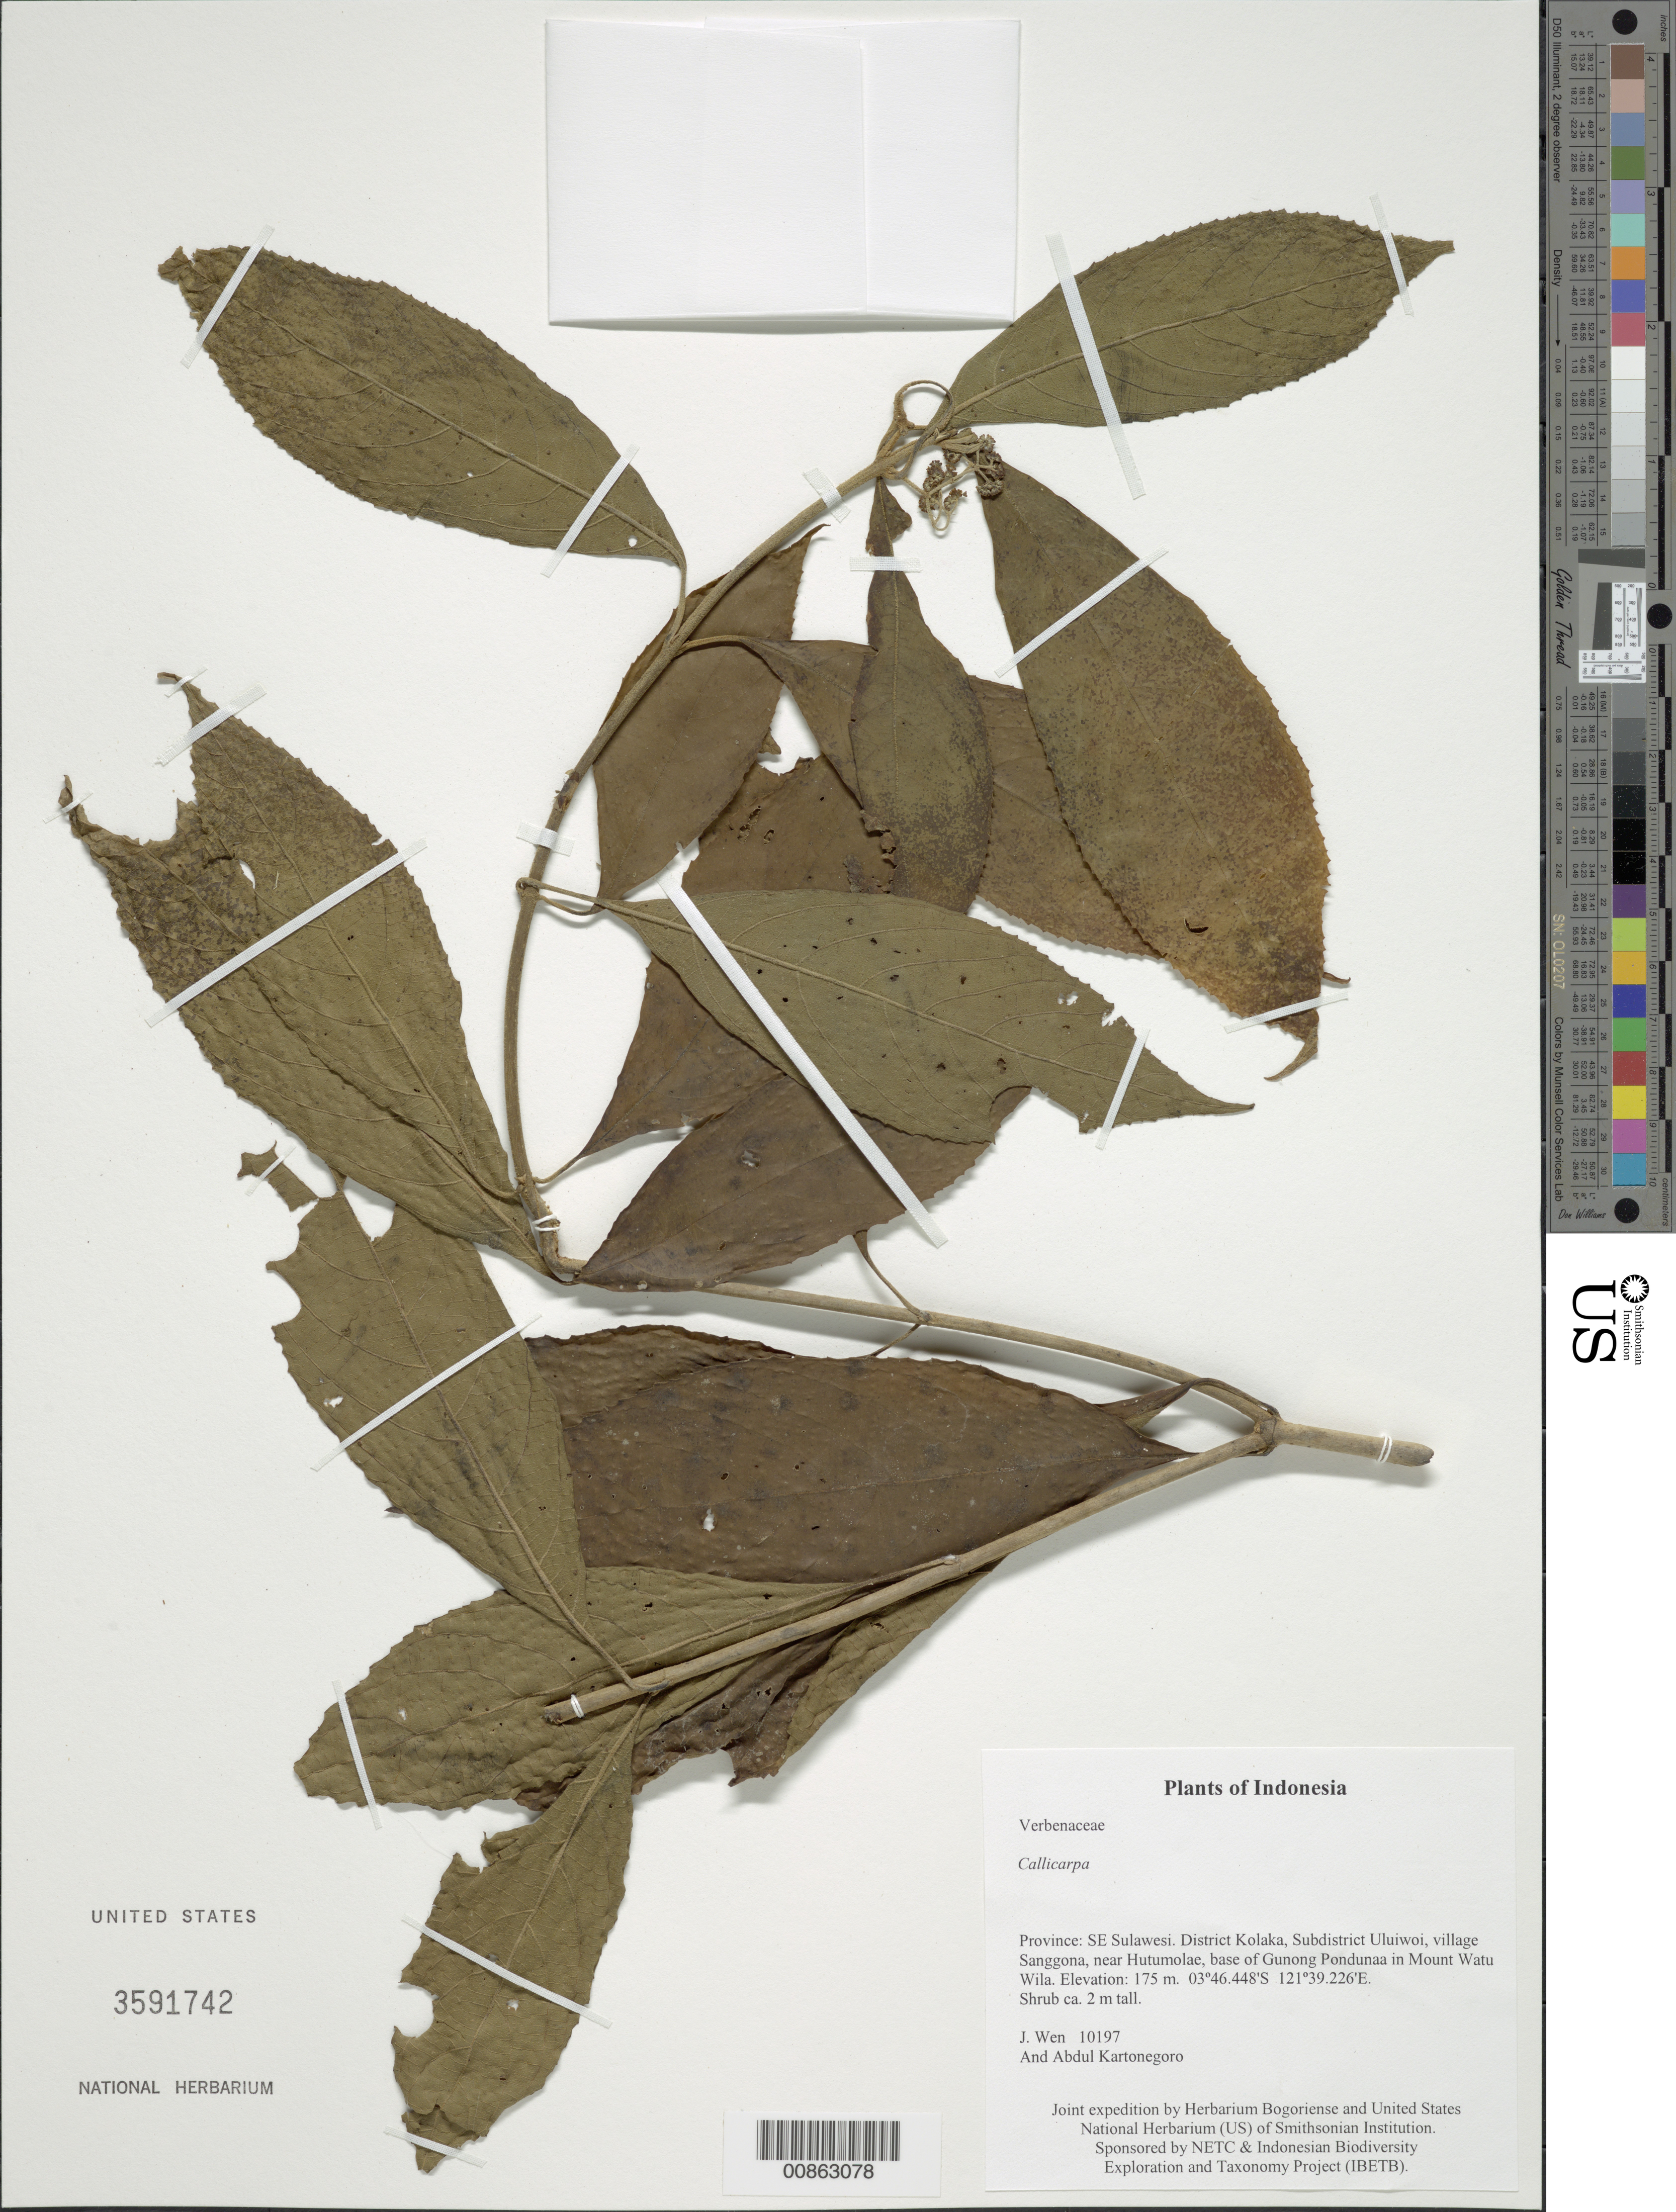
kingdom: Plantae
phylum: Tracheophyta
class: Magnoliopsida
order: Lamiales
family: Lamiaceae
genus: Callicarpa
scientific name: Callicarpa sp.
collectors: J. Wen & A. Kartonegoro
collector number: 10197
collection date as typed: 12 May 2008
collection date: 2008-05-12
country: Indonesia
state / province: Sulawesi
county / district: Sulawesi Tenggara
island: Sulawesi [Celebes]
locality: District Kolaka, Subdistrict Uluiwoi, village Sanggona, near Hutumolae, base of Gunong Pondunaa in Mount Watu Wila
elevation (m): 175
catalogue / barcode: US 3591742